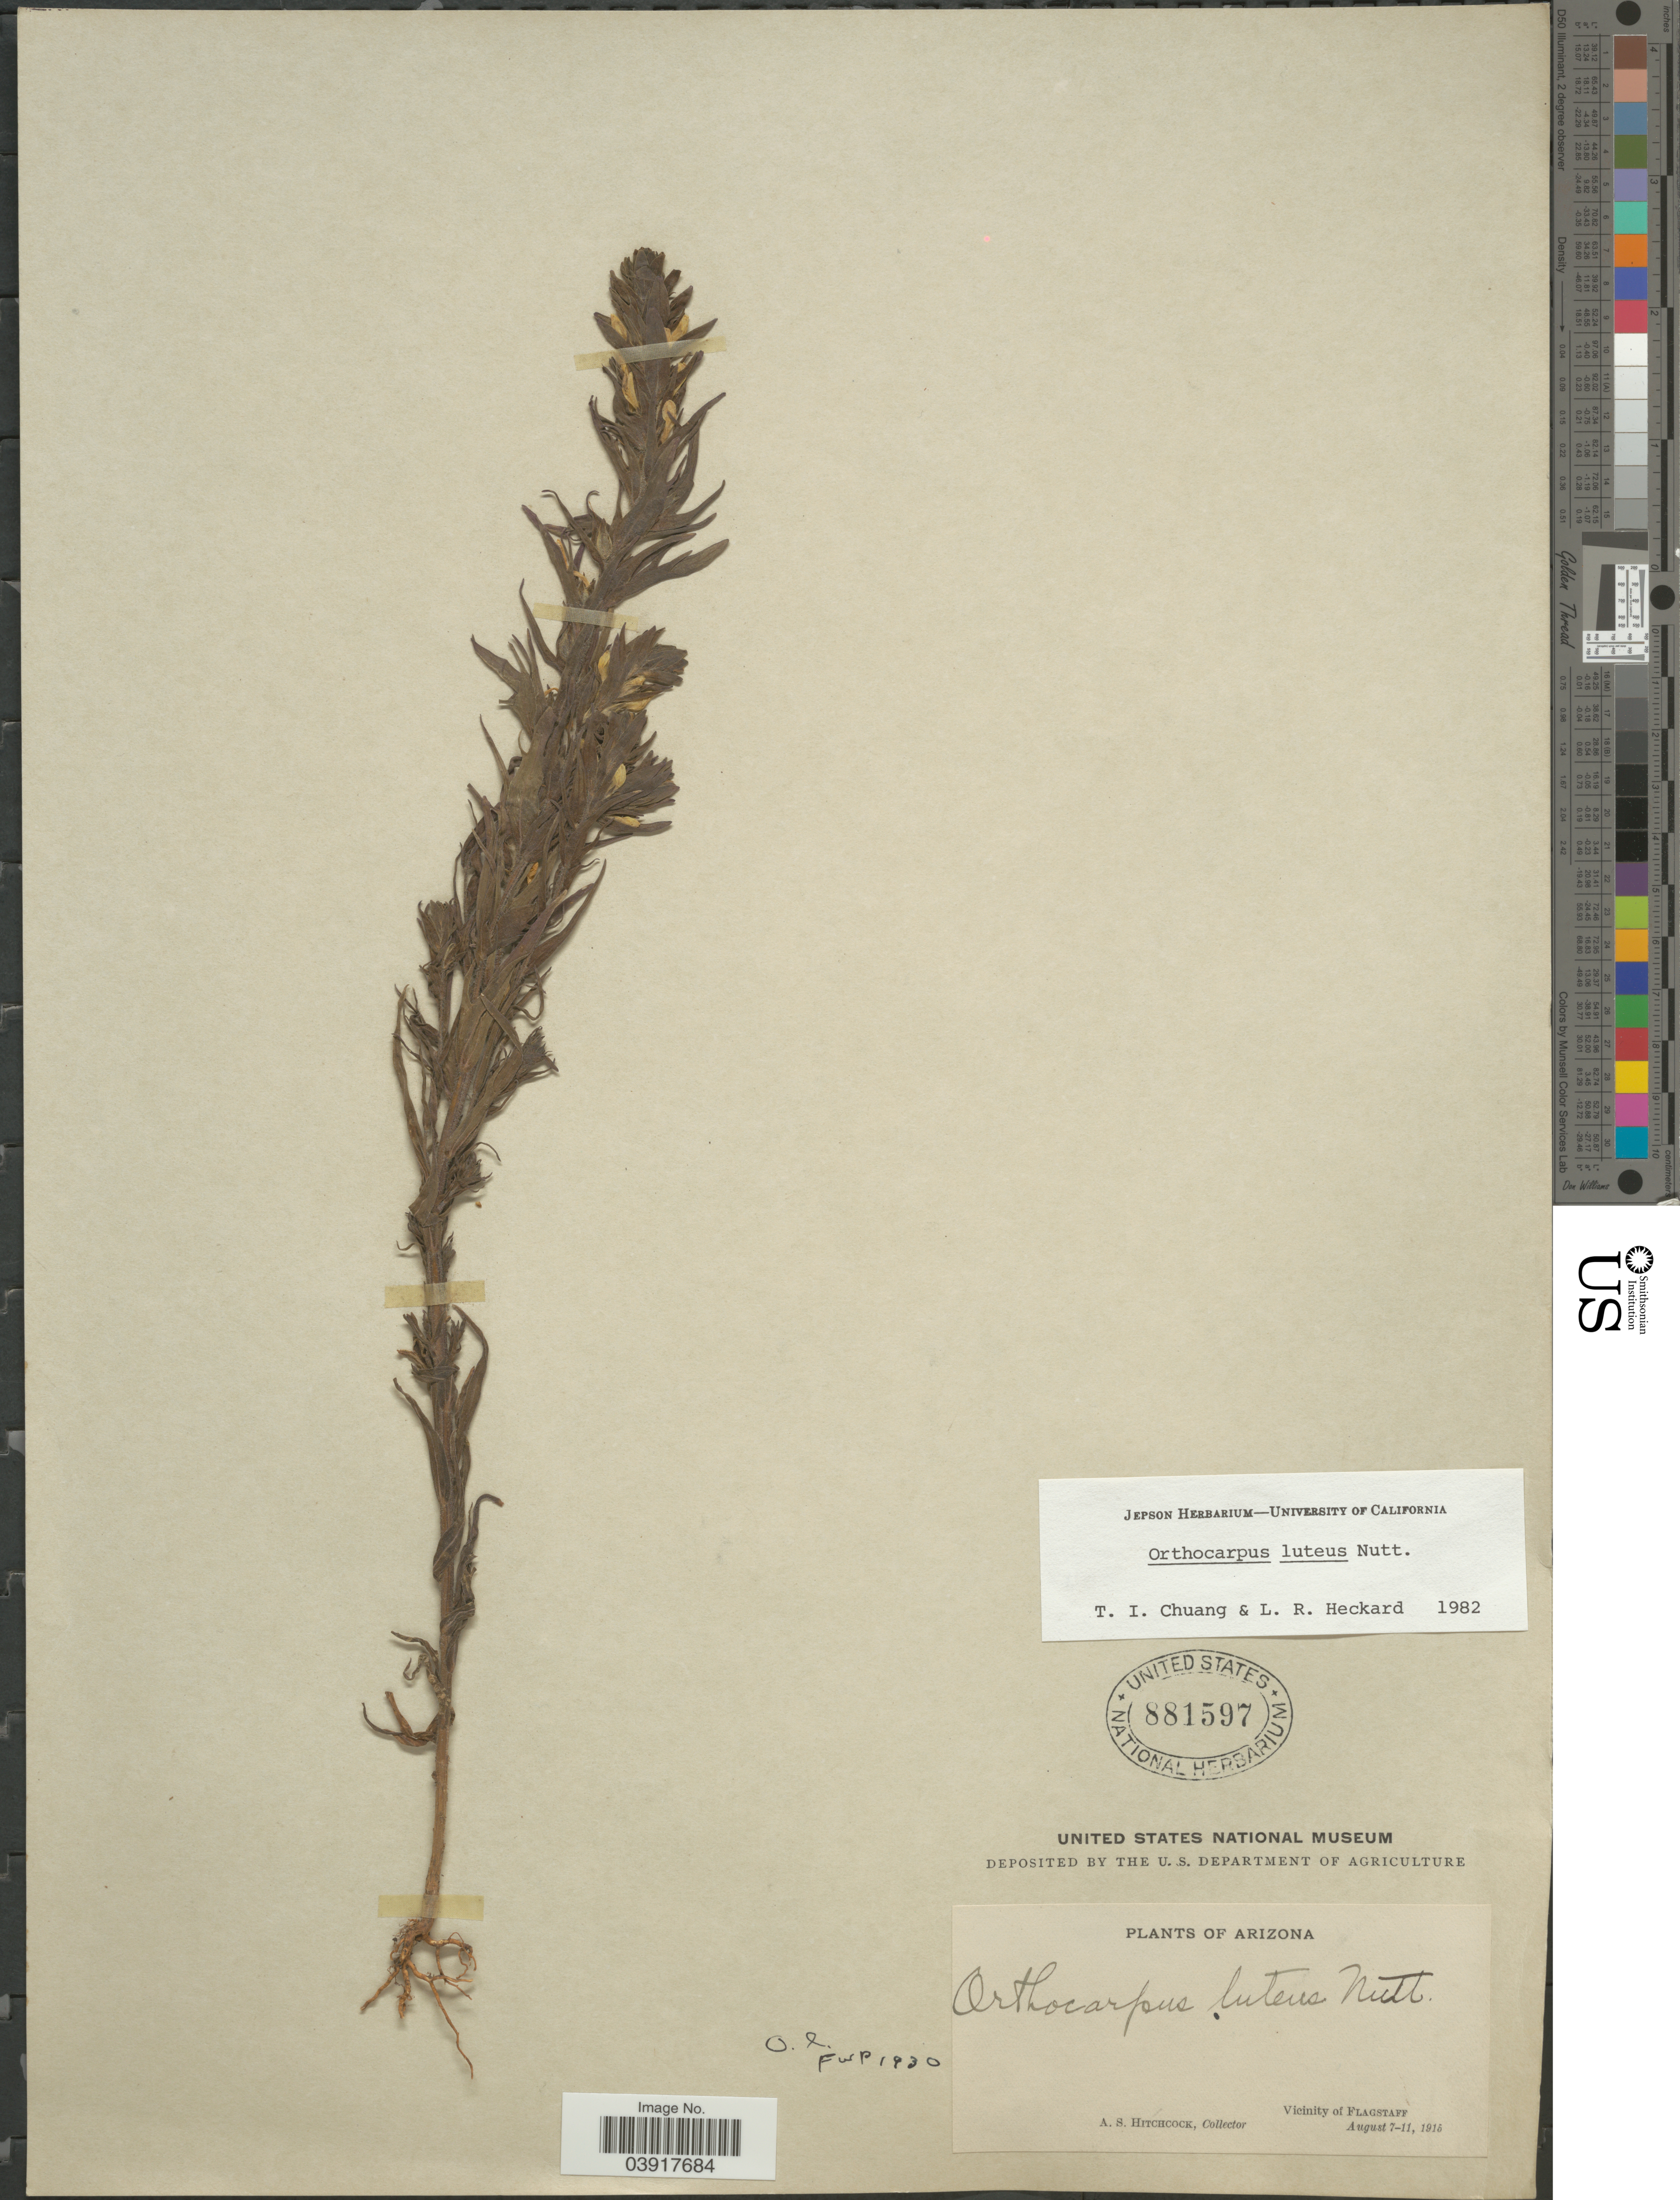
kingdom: Plantae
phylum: Tracheophyta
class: Magnoliopsida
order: Lamiales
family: Orobanchaceae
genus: Orthocarpus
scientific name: Orthocarpus luteus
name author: Nutt.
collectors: A. S. Hitchcock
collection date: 1915-08-07/1915-08-11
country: United States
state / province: Arizona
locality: Vicinity of Flagstaff.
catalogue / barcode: US 881597